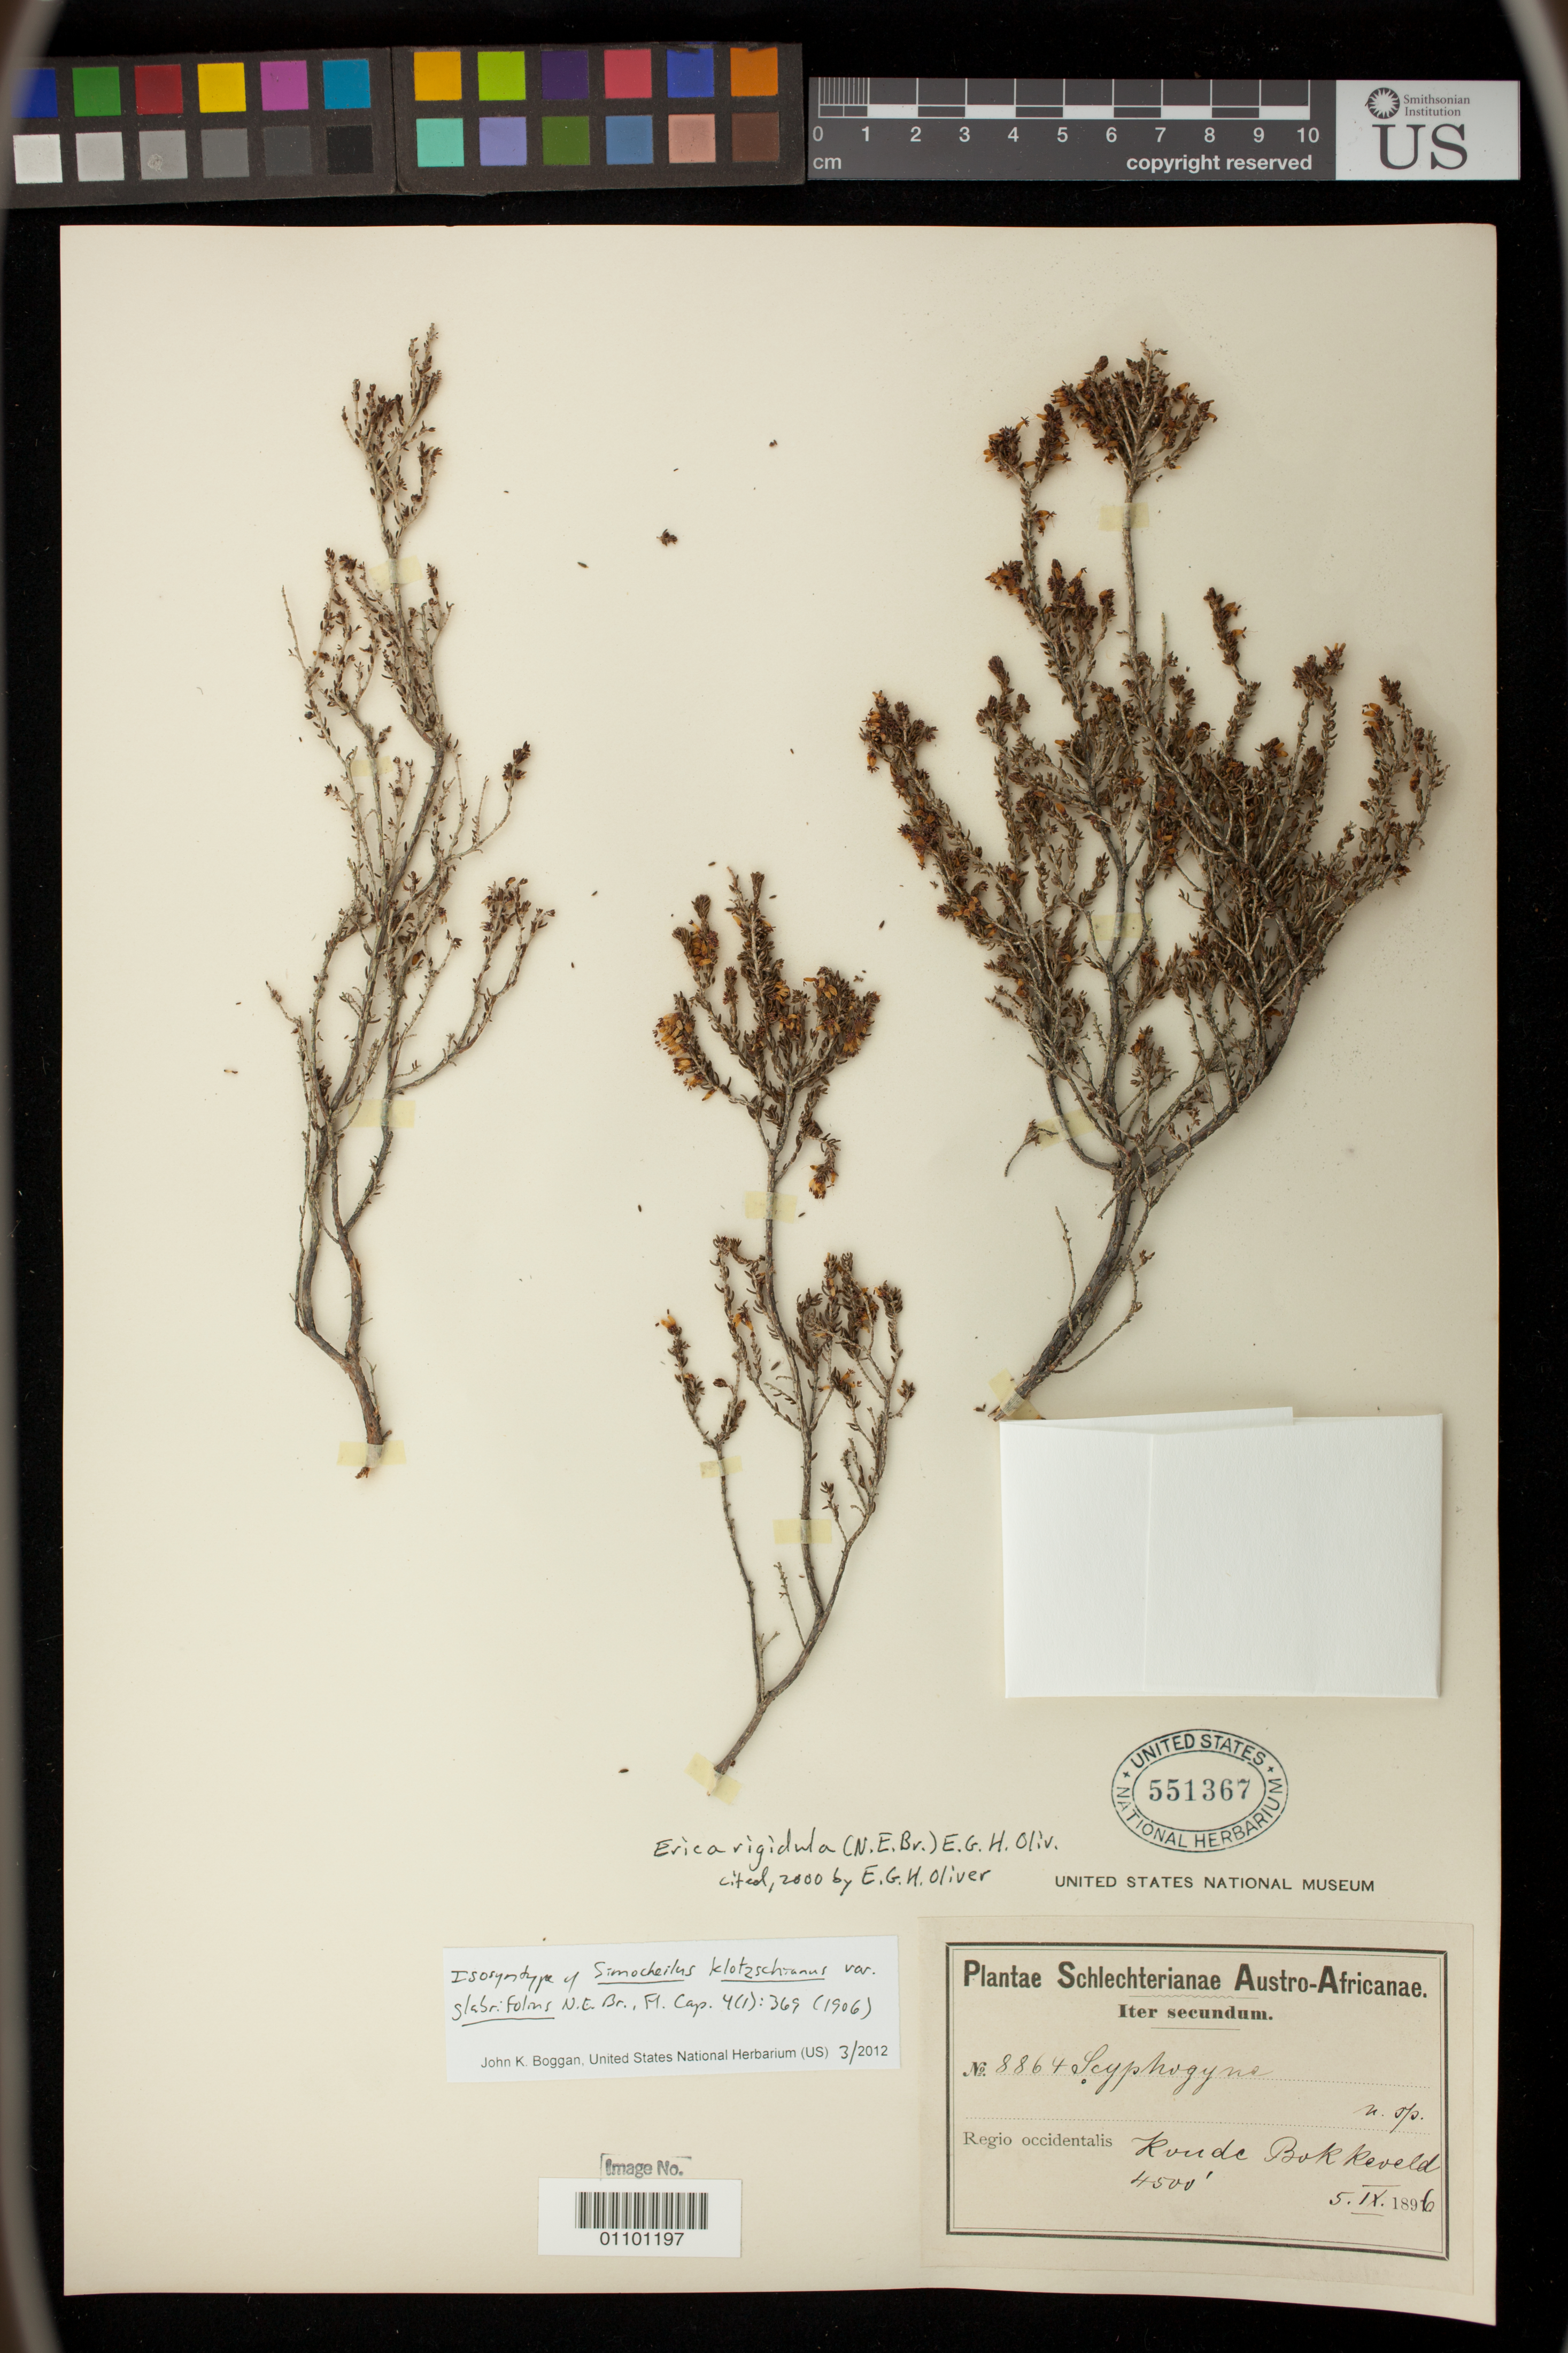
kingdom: Plantae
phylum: Tracheophyta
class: Magnoliopsida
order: Ericales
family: Ericaceae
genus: Simocheilus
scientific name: Simocheilus klotzschianus var. glabrifolius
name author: N.E. Br. in Dyer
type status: Isosyntype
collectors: F. R. R. Schlechter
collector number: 8864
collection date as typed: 05 Sep 1896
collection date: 1896-09-05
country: South Africa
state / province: Western Cape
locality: Koude Bokkeveld.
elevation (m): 1372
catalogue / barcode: US 551367